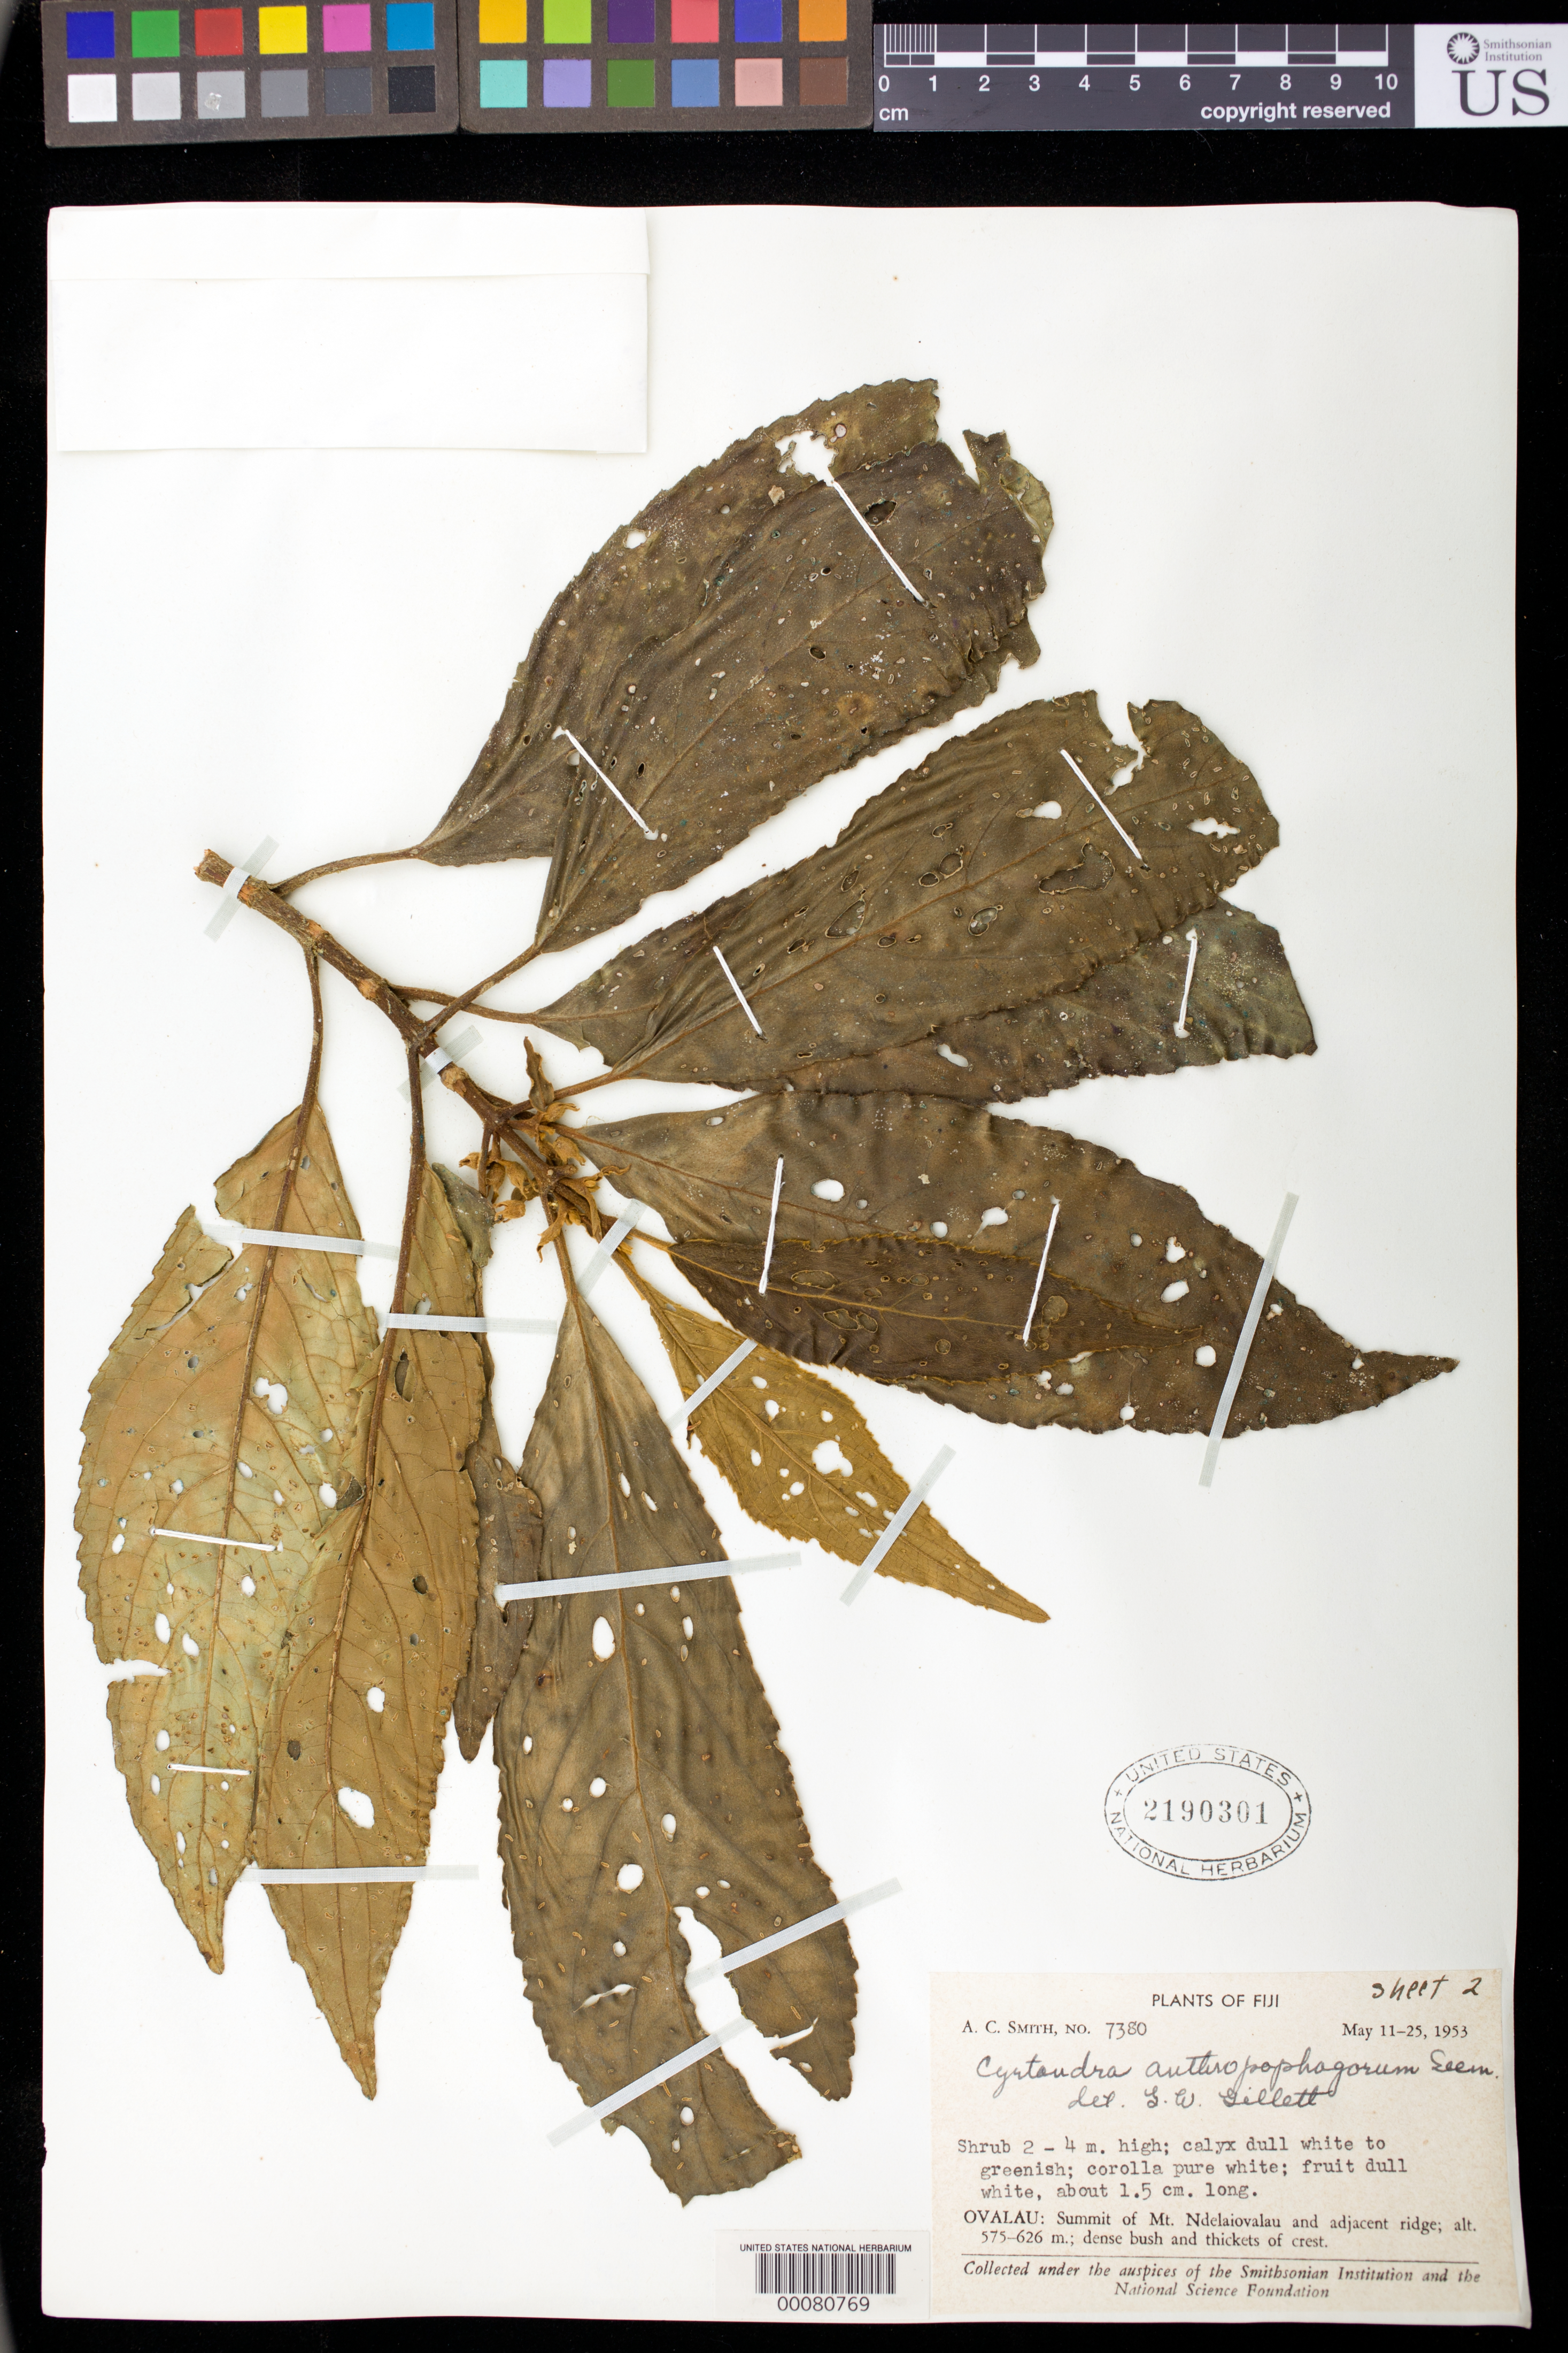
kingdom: Plantae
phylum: Tracheophyta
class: Magnoliopsida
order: Lamiales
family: Gesneriaceae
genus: Cyrtandra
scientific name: Cyrtandra anthropophagorum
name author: Seem. ex A. Gray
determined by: Gillett, G. W.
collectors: A. C. Smith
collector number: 7380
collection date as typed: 11-25 May 1953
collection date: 1953-05-11/1953-05-25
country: Fiji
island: Viti Levu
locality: Ovalau i., Summit of mt ndelaiovalau and adjacent ridge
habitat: Dense bush and thickets of crest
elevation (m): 575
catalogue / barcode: US 2190301